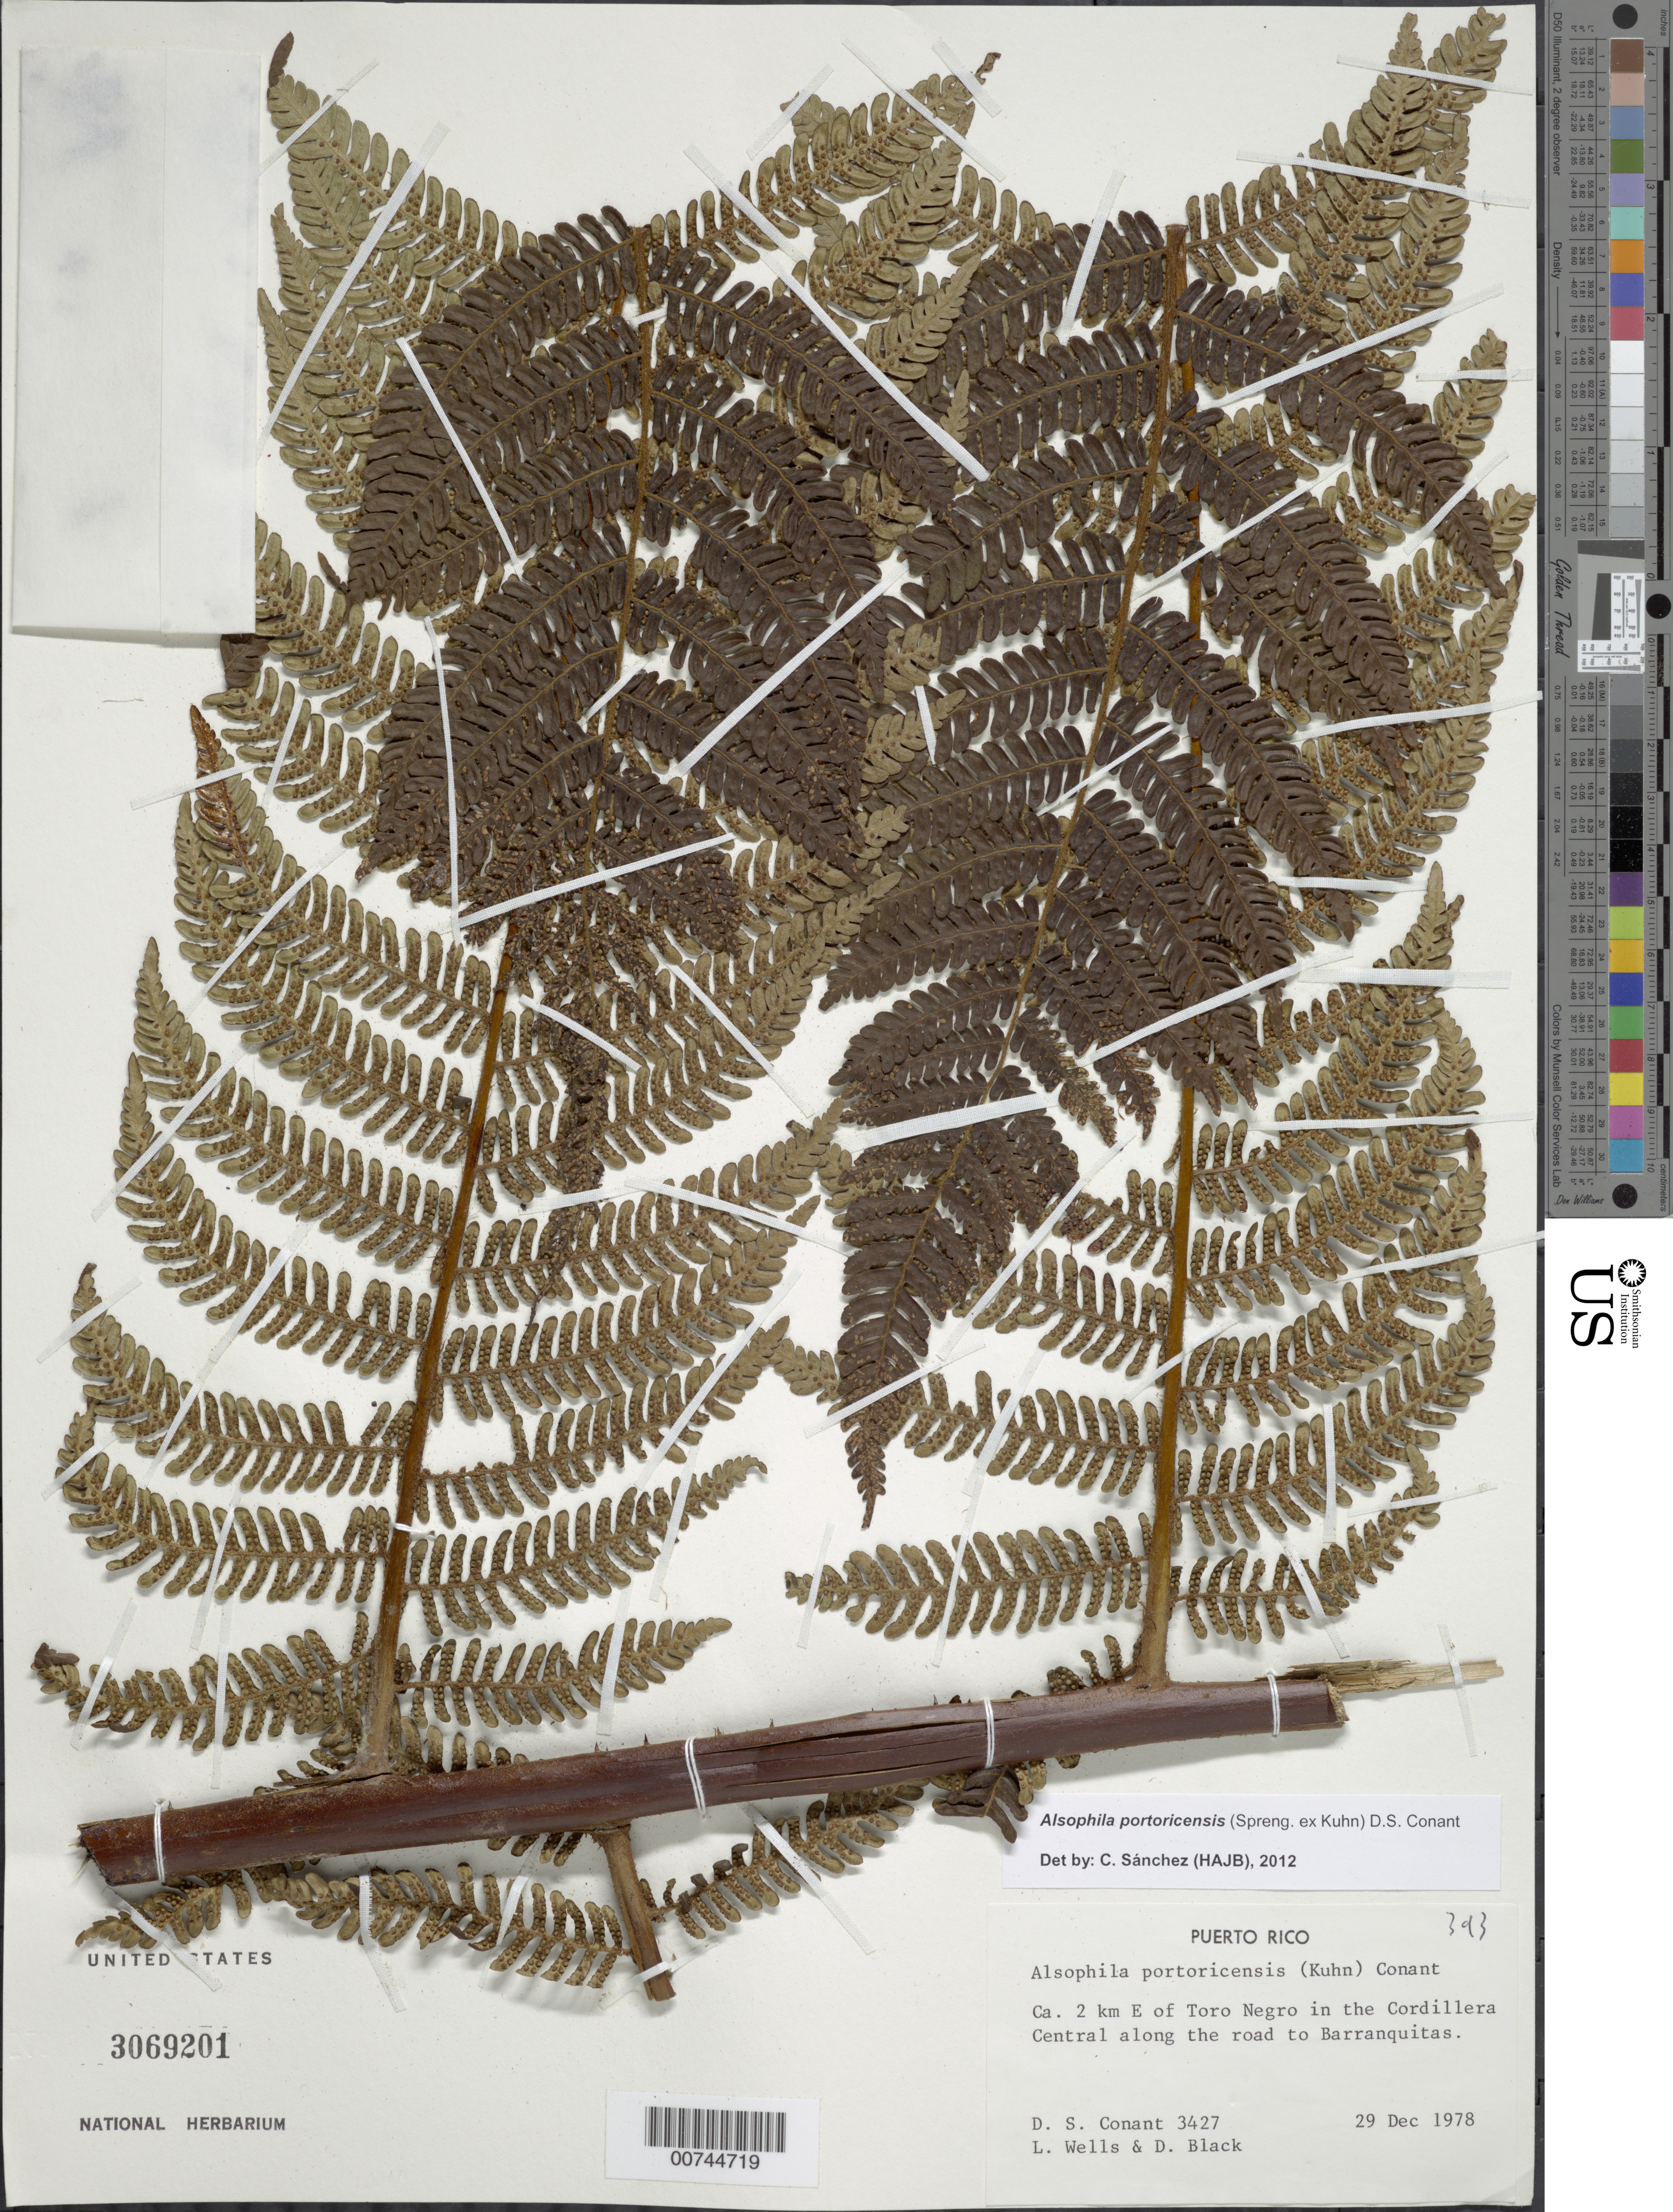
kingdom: Plantae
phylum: Tracheophyta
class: Polypodiopsida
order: Cyatheales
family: Cyatheaceae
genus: Alsophila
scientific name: Alsophila portoricensis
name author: (Spreng. ex Kuhn) D.S. Conant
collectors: D. S. Conant, L. Wells & D. Black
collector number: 3427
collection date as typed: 29 Dec 1978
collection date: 1978-12-29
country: Puerto Rico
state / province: Villalba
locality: Ca. 2 km E of Toro Negro in The Cordillera Central along the road to Barranquitas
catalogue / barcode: US 3069201